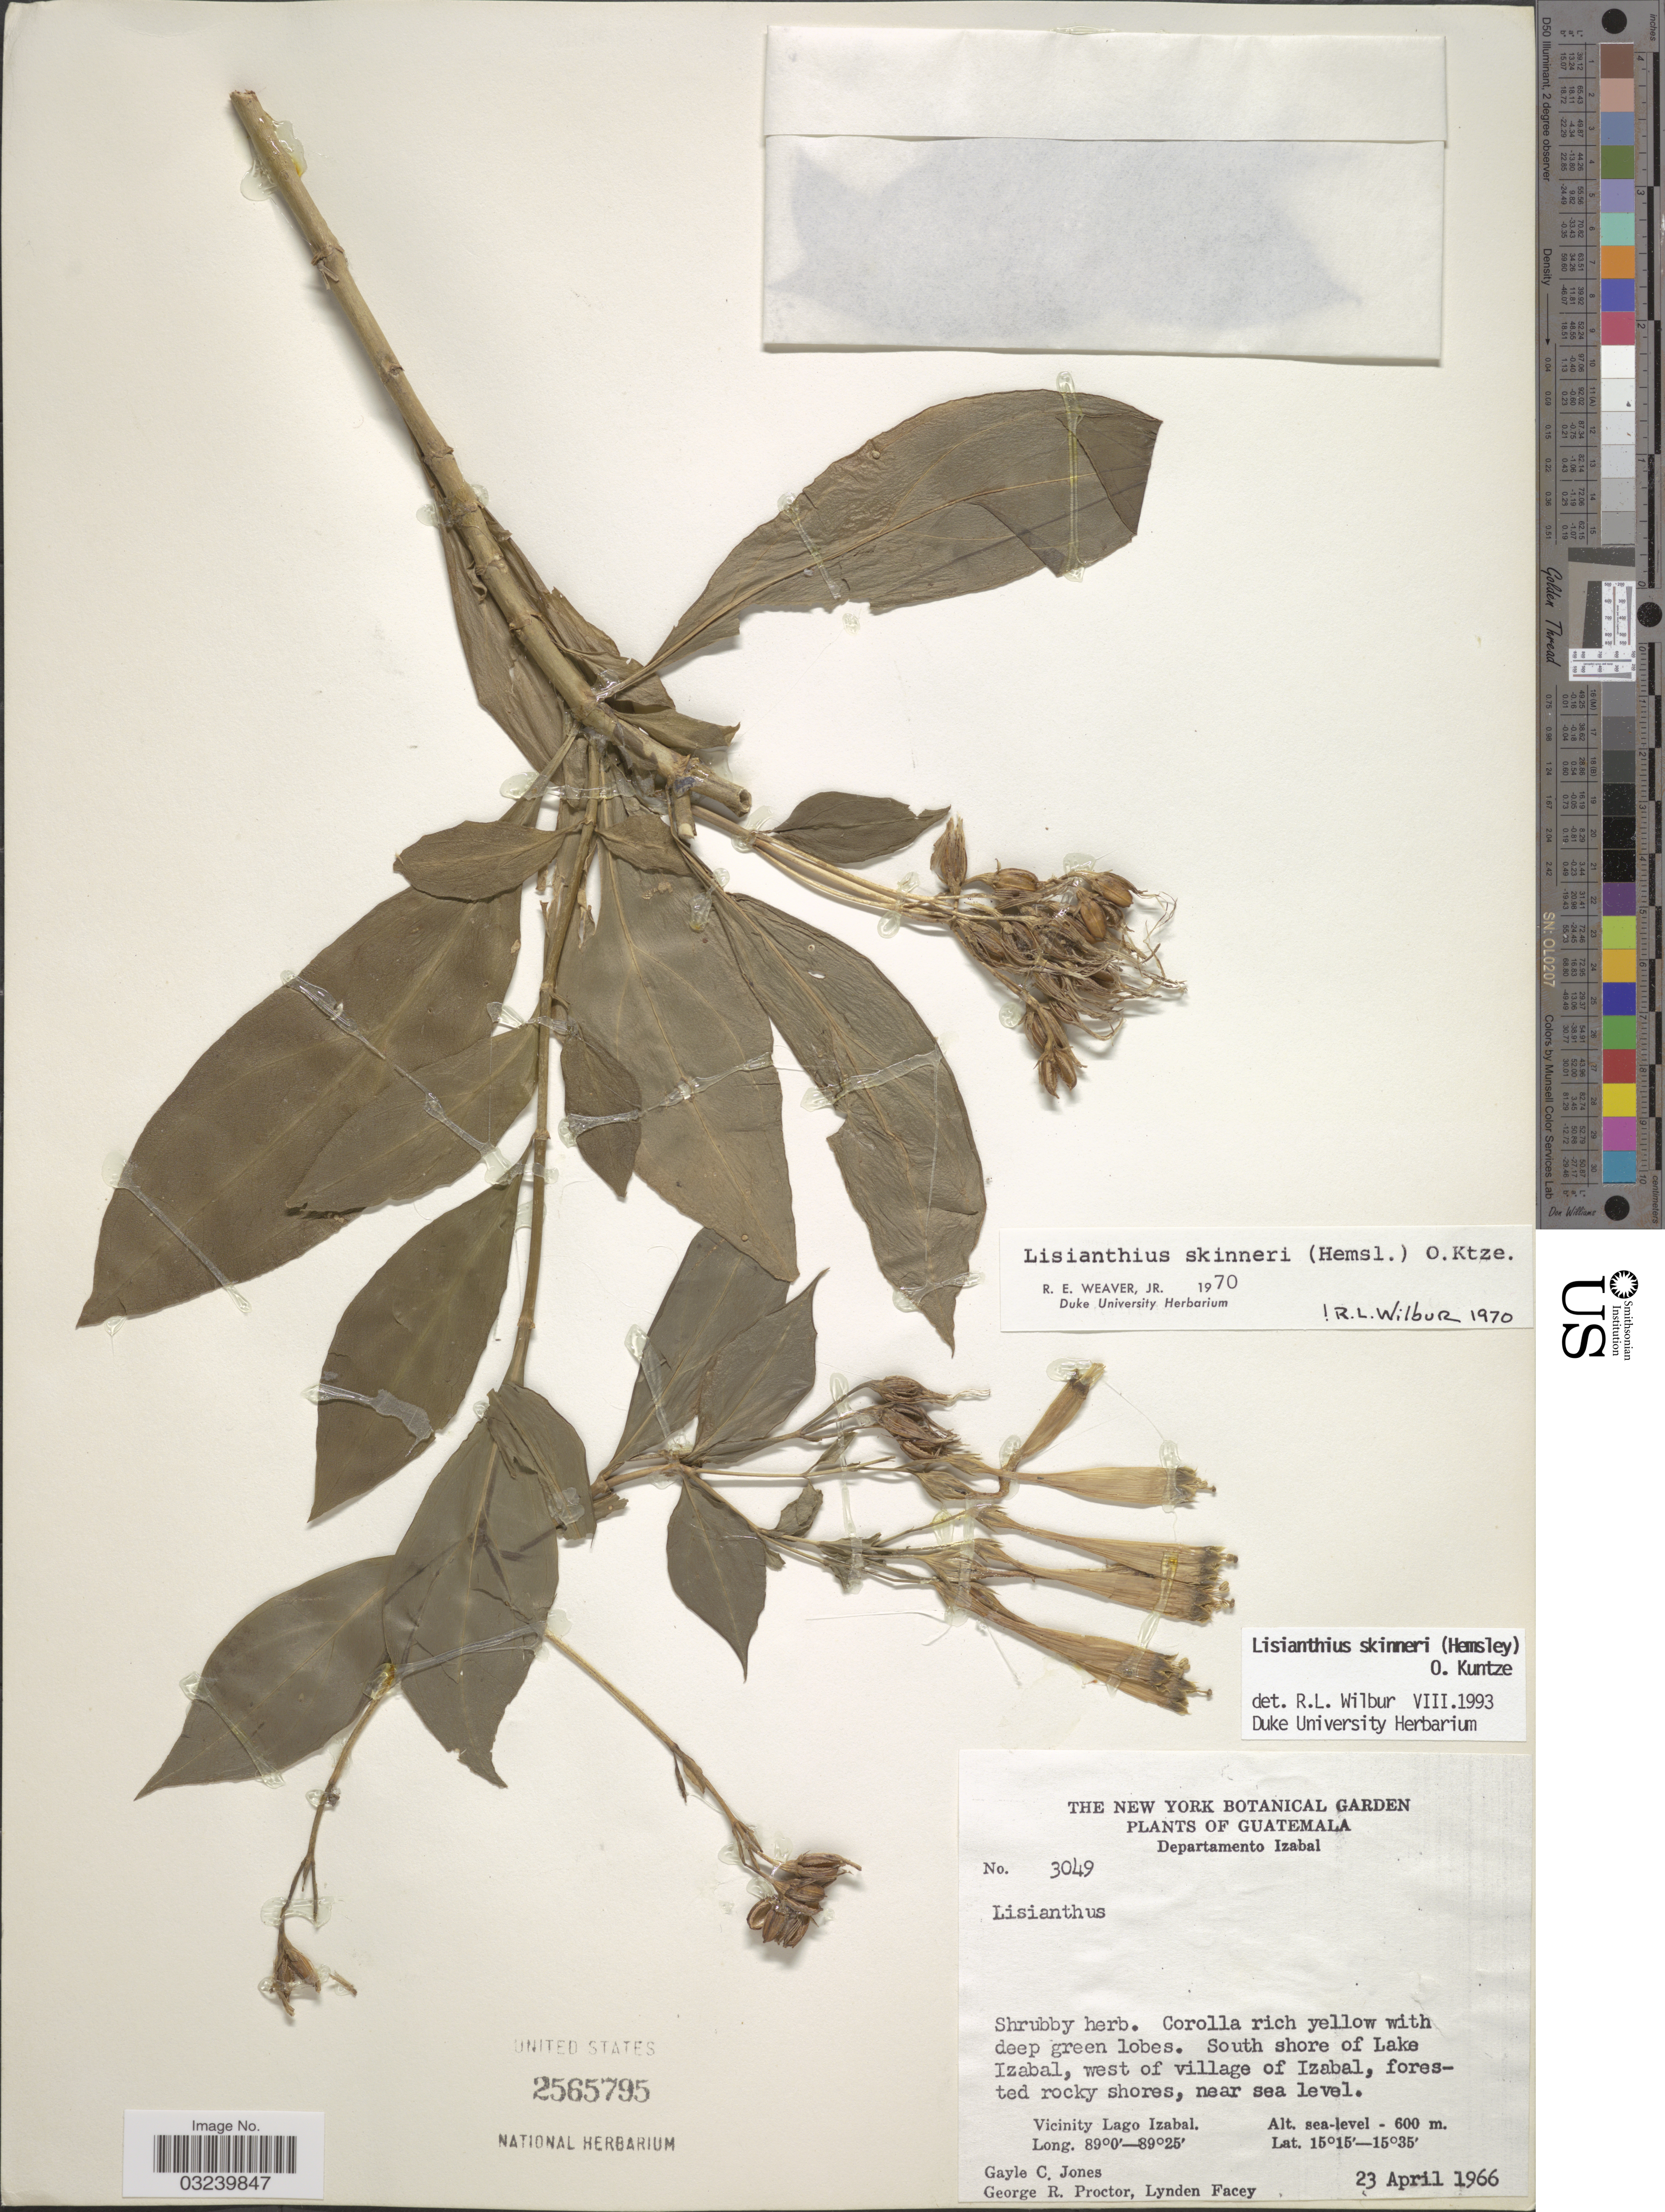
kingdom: Plantae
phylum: Tracheophyta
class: Magnoliopsida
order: Gentianales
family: Gentianaceae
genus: Lisianthius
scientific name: Lisianthius skinneri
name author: (Hemsl.) Kuntze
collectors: G. C. Jones, G. R. Proctor & L. Facey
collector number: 3049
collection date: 1966-04-23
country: Guatemala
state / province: Izabal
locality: Departamento Izabal, South shore of Lake Izabal, west of village of Izabal, forested rocky shores, near sea level. Vicinity of Lago Izabal.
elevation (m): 0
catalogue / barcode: US 2565795